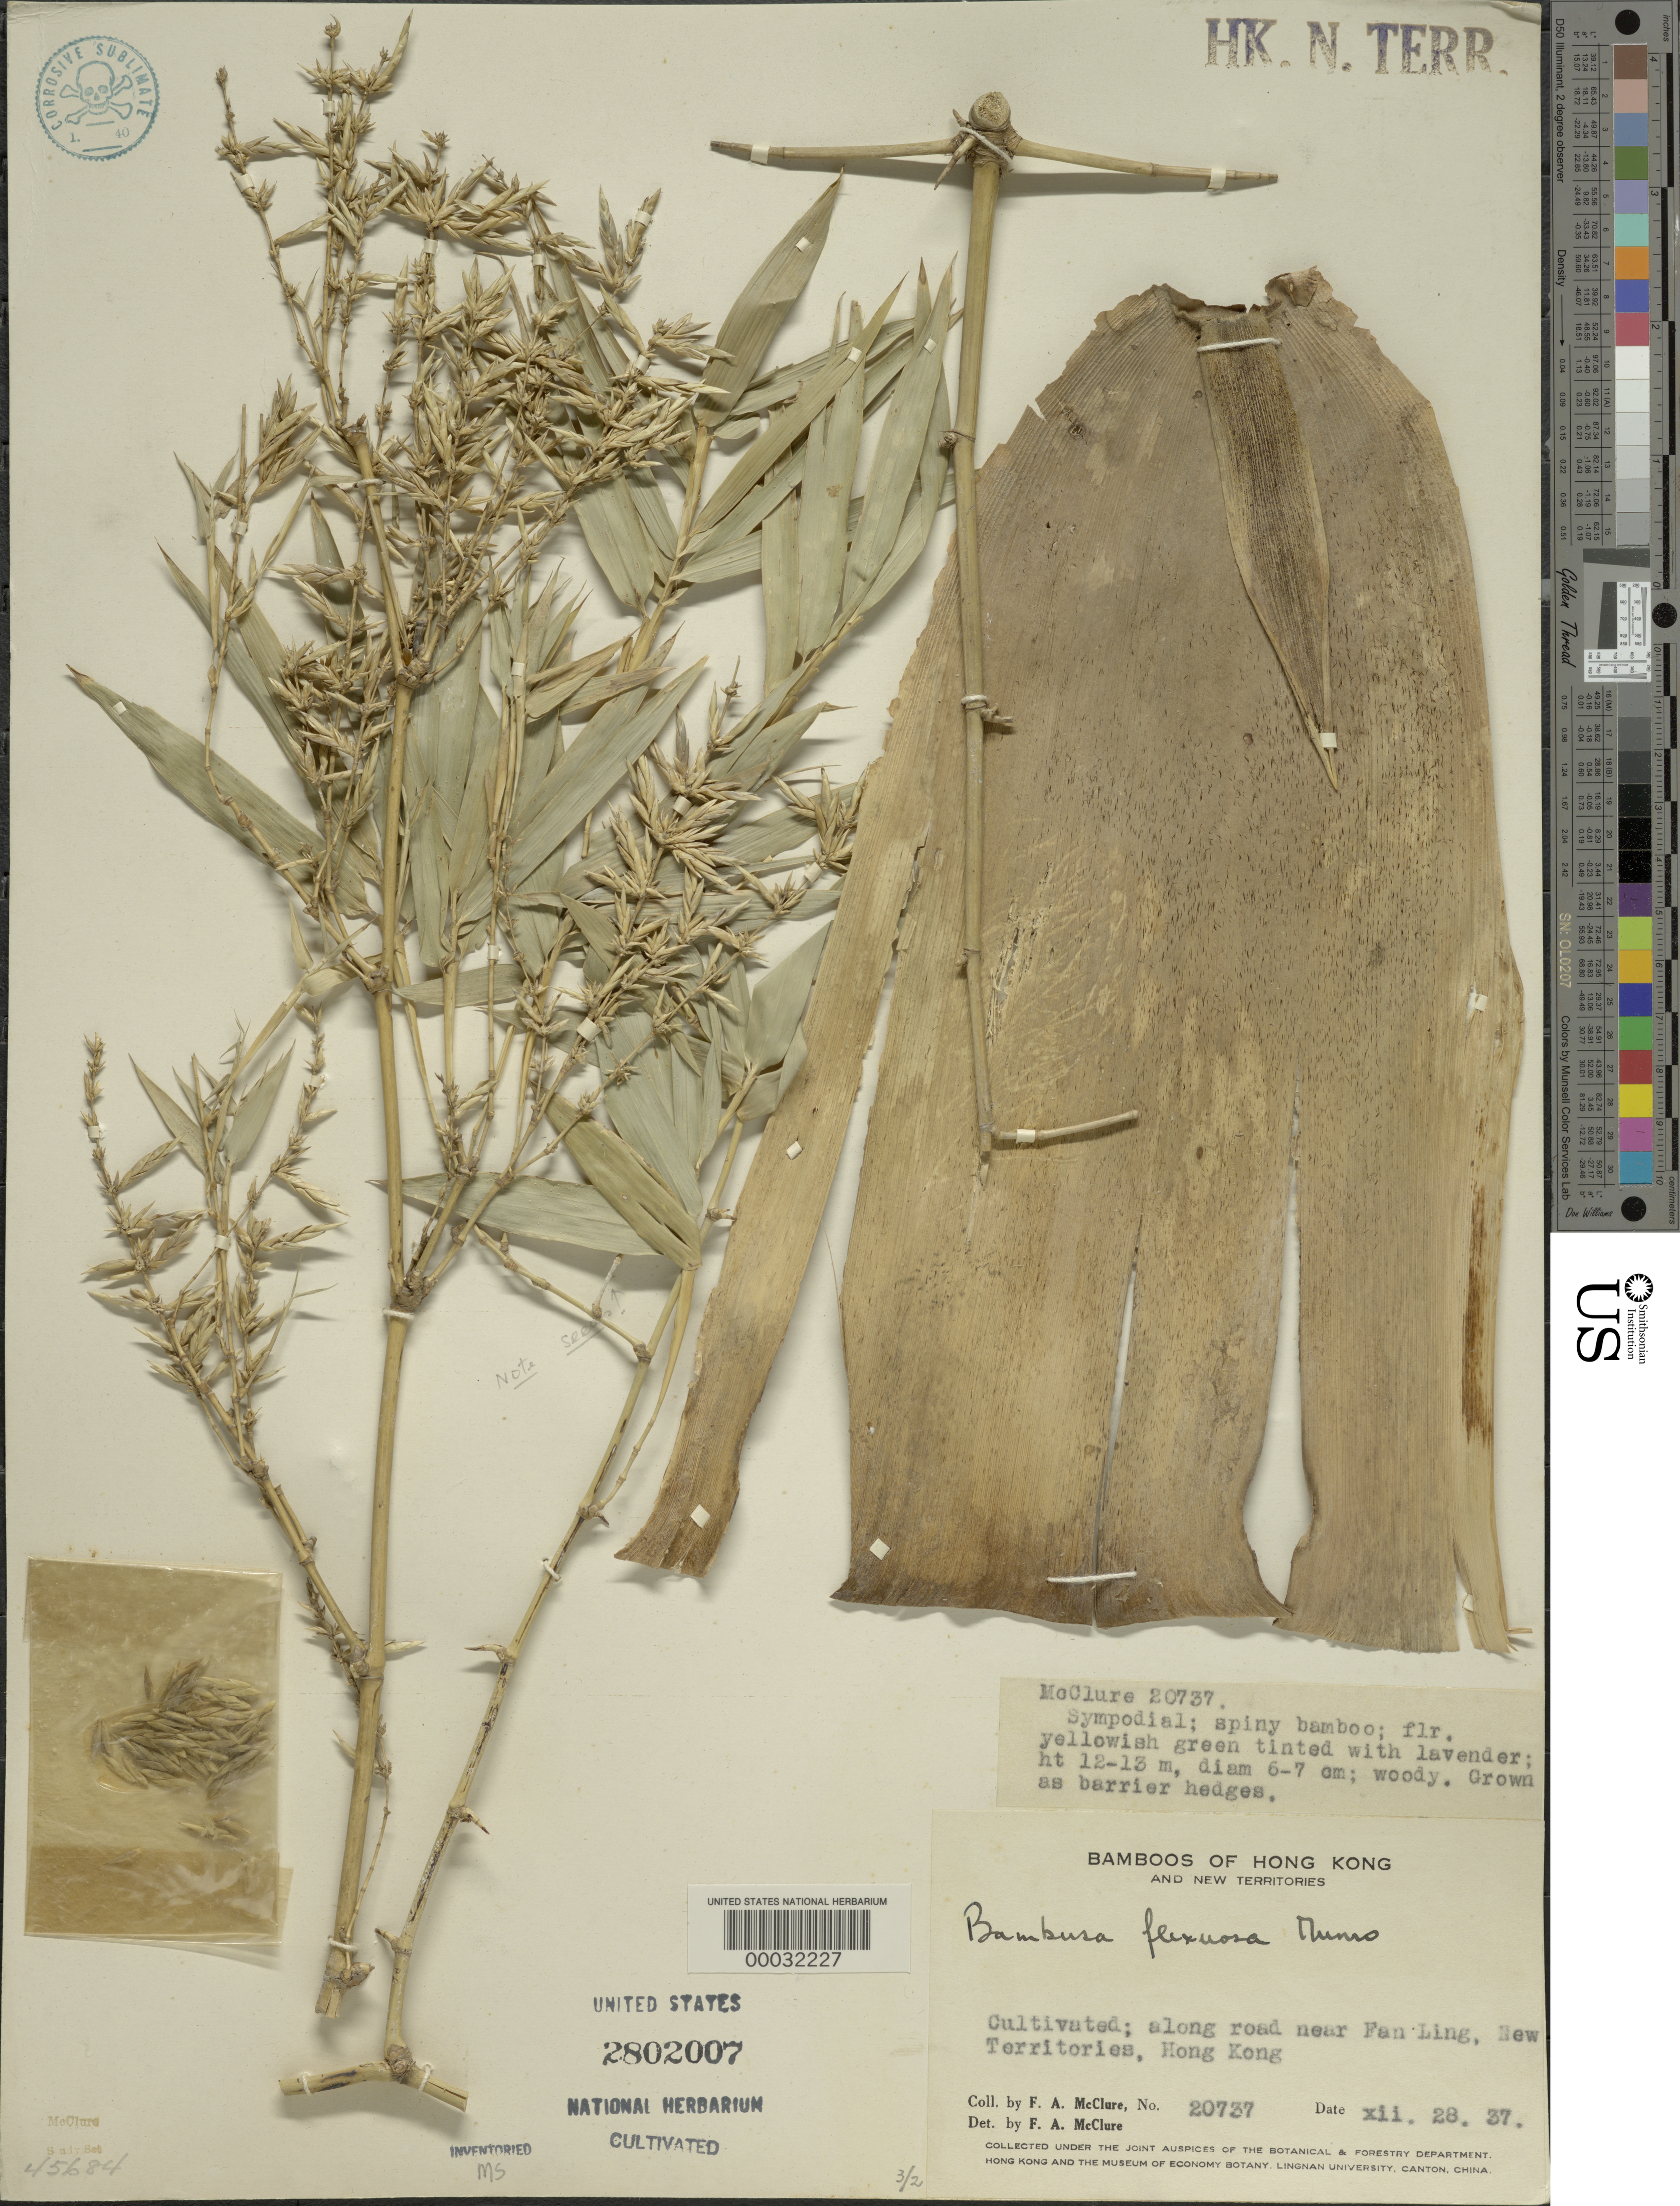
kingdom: Plantae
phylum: Tracheophyta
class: Liliopsida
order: Poales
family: Poaceae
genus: Bambusa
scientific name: Bambusa flexuosa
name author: Munro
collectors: F. A. McClure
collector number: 20737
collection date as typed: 28 Dec 1931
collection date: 1931-12-28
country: China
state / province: Hong Kong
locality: Fan ling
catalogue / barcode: US 2802007